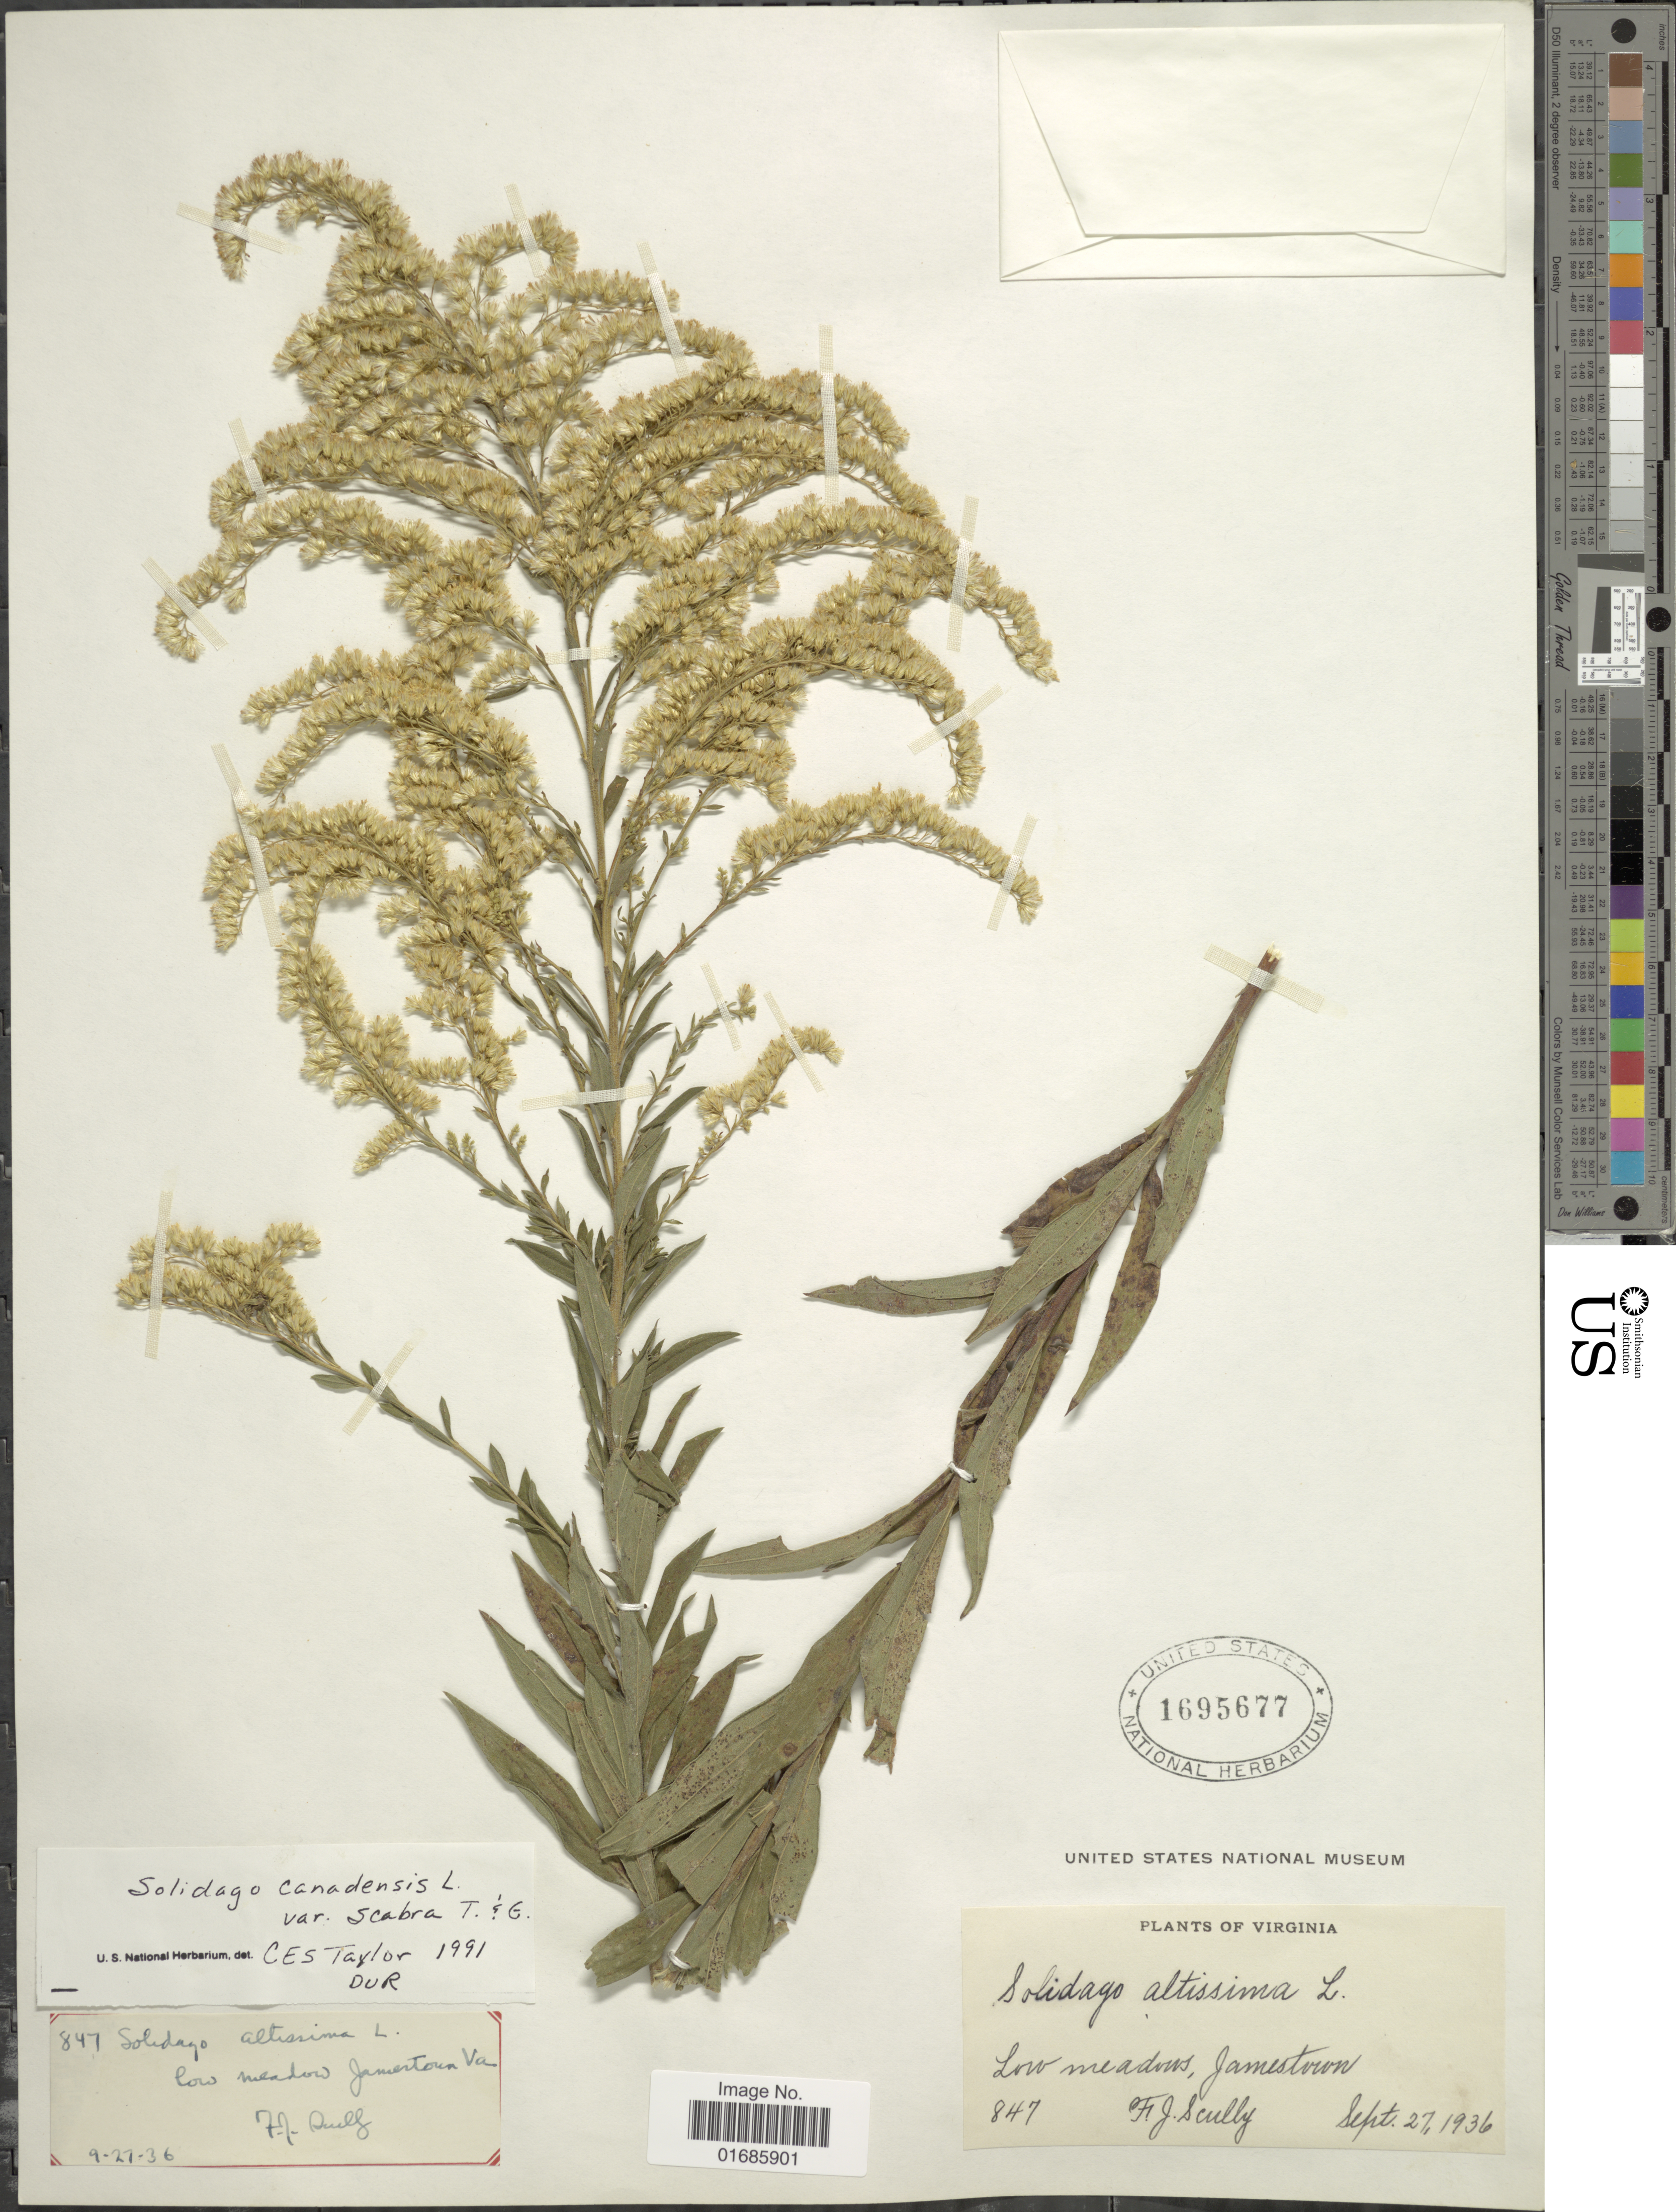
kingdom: Plantae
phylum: Tracheophyta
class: Magnoliopsida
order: Asterales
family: Asteraceae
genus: Solidago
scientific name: Solidago canadensis var. scabra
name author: (Muhl. ex Willd.) Torr. & A. Gray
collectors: F. Scully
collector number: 847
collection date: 1936-09-27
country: United States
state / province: Virginia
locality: Jamestown, Va.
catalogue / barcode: US 1695677